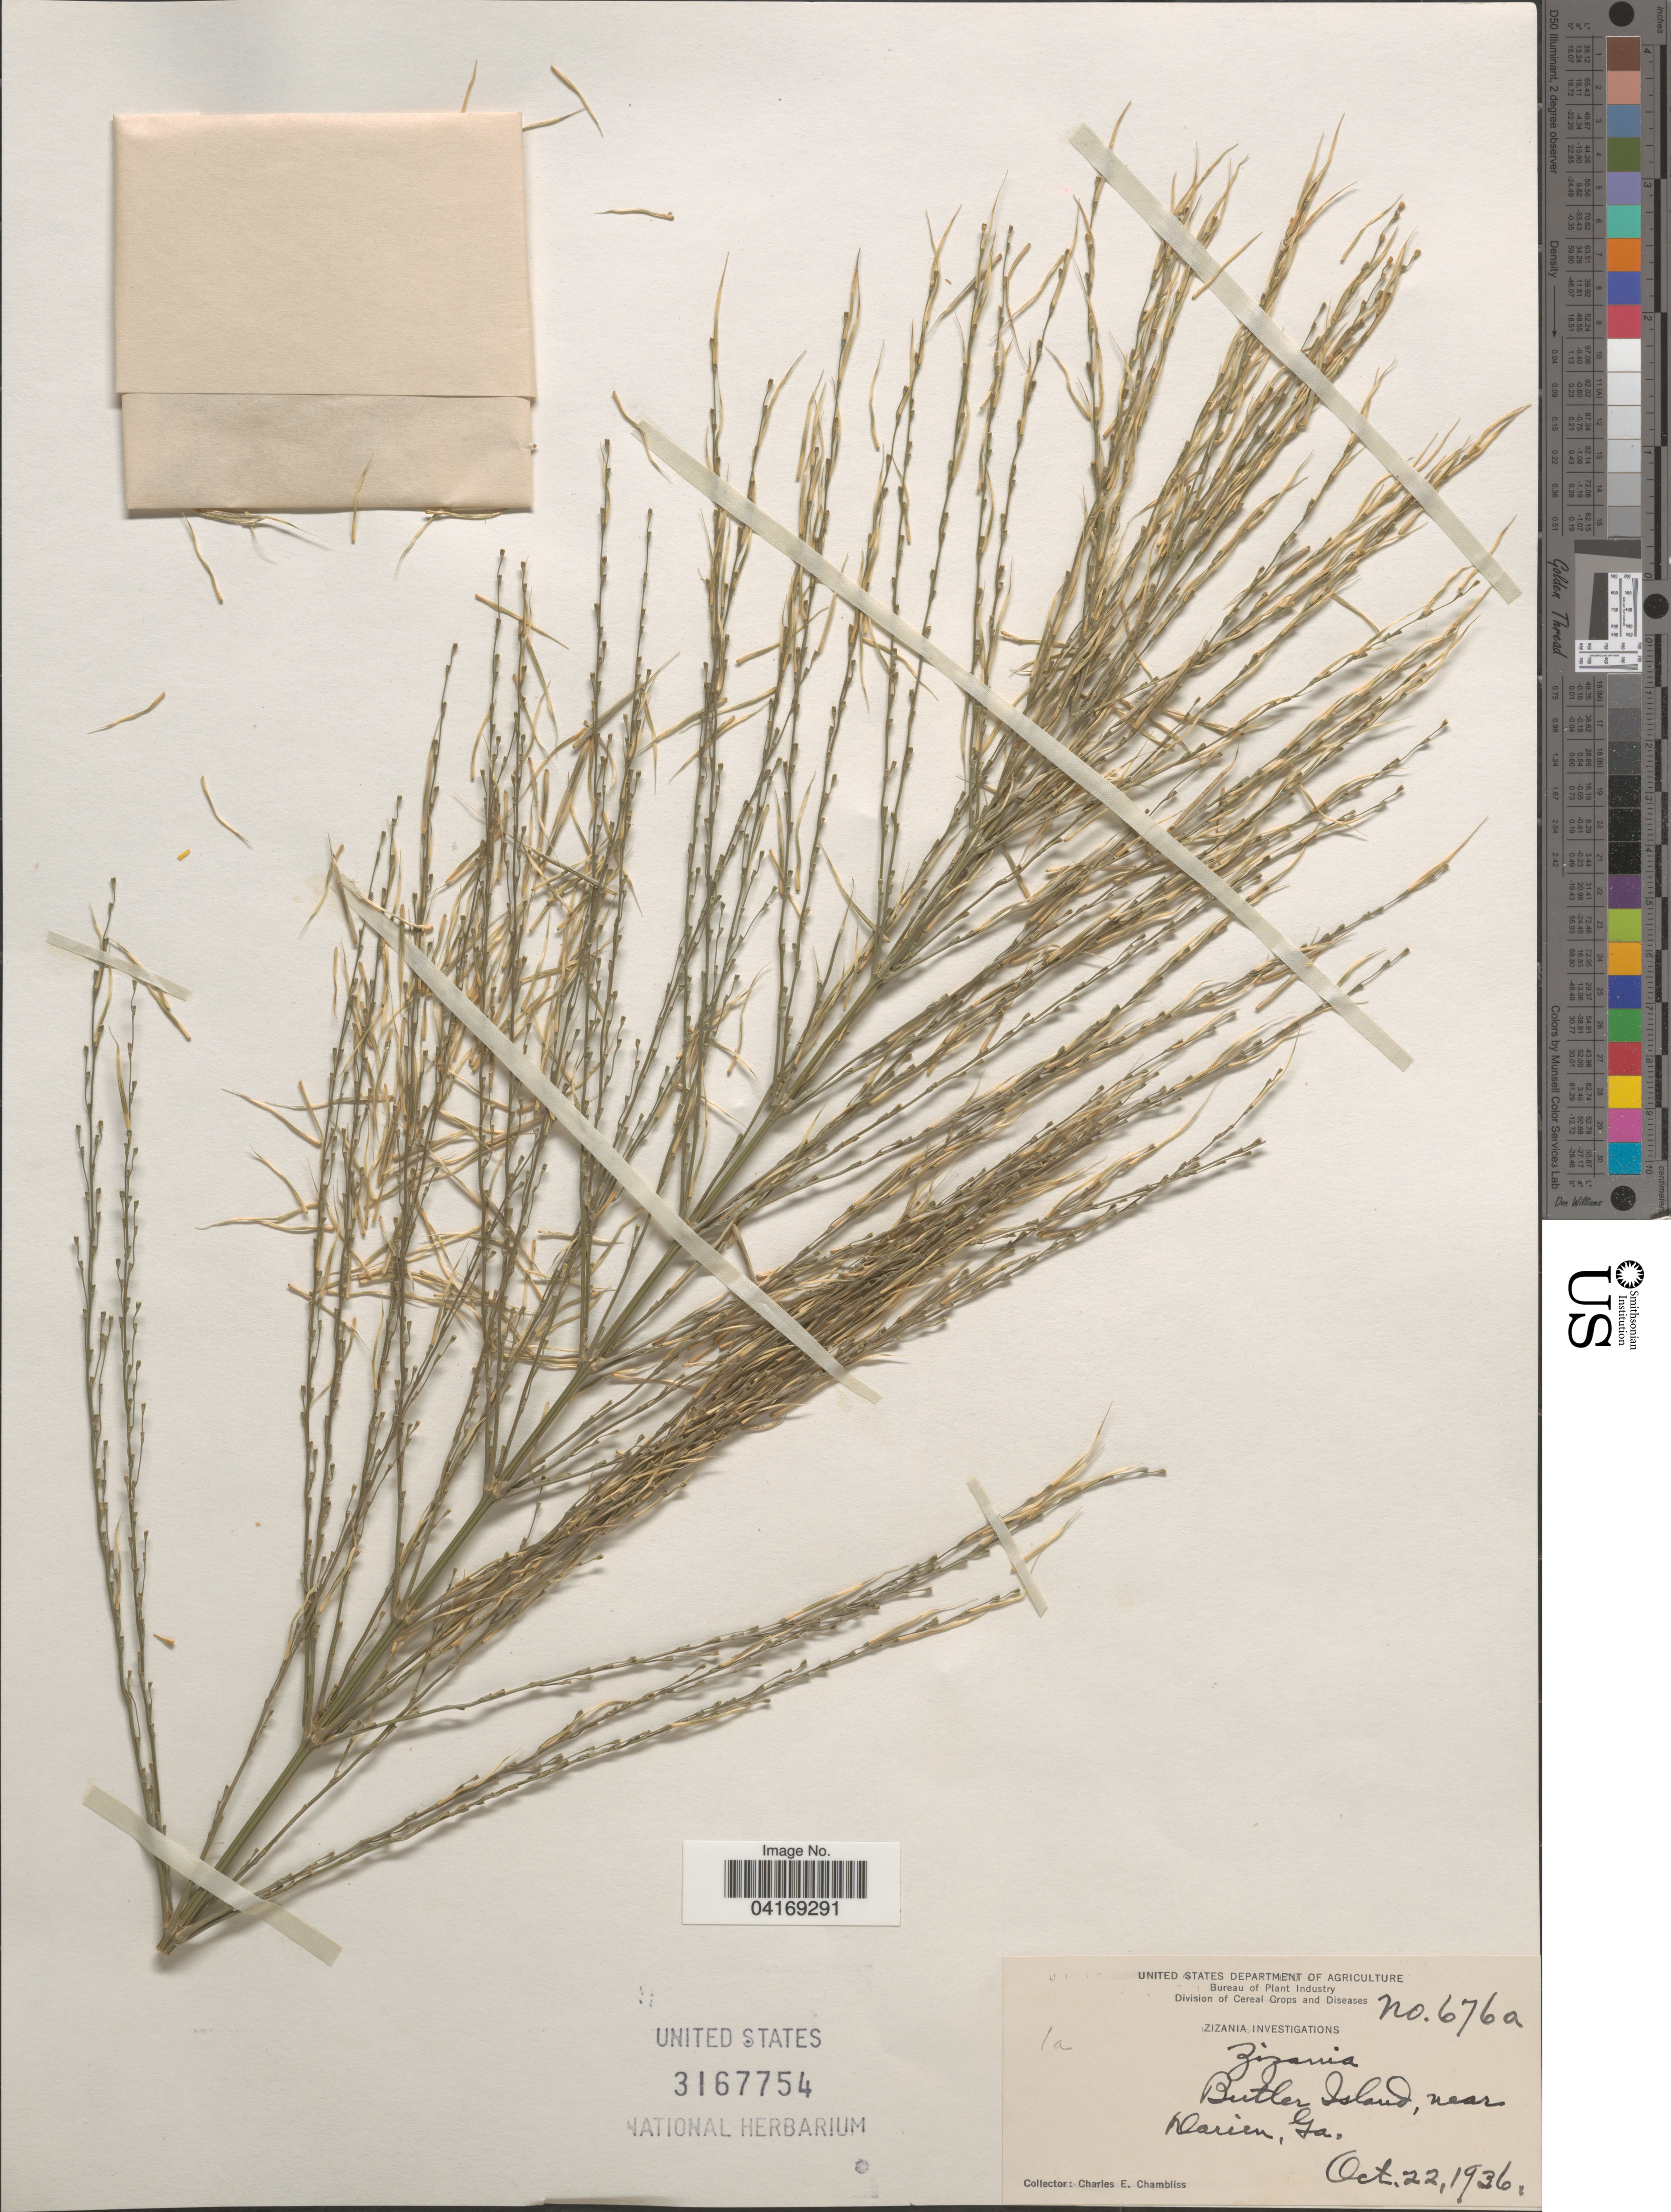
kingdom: Plantae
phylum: Tracheophyta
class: Liliopsida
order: Poales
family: Poaceae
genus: Zizania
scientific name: Zizania sp.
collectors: C. Chambliss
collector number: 676a/1a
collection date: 1936-10-22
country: United States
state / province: Georgia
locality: Butler Island, near Darien.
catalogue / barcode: US 3167754